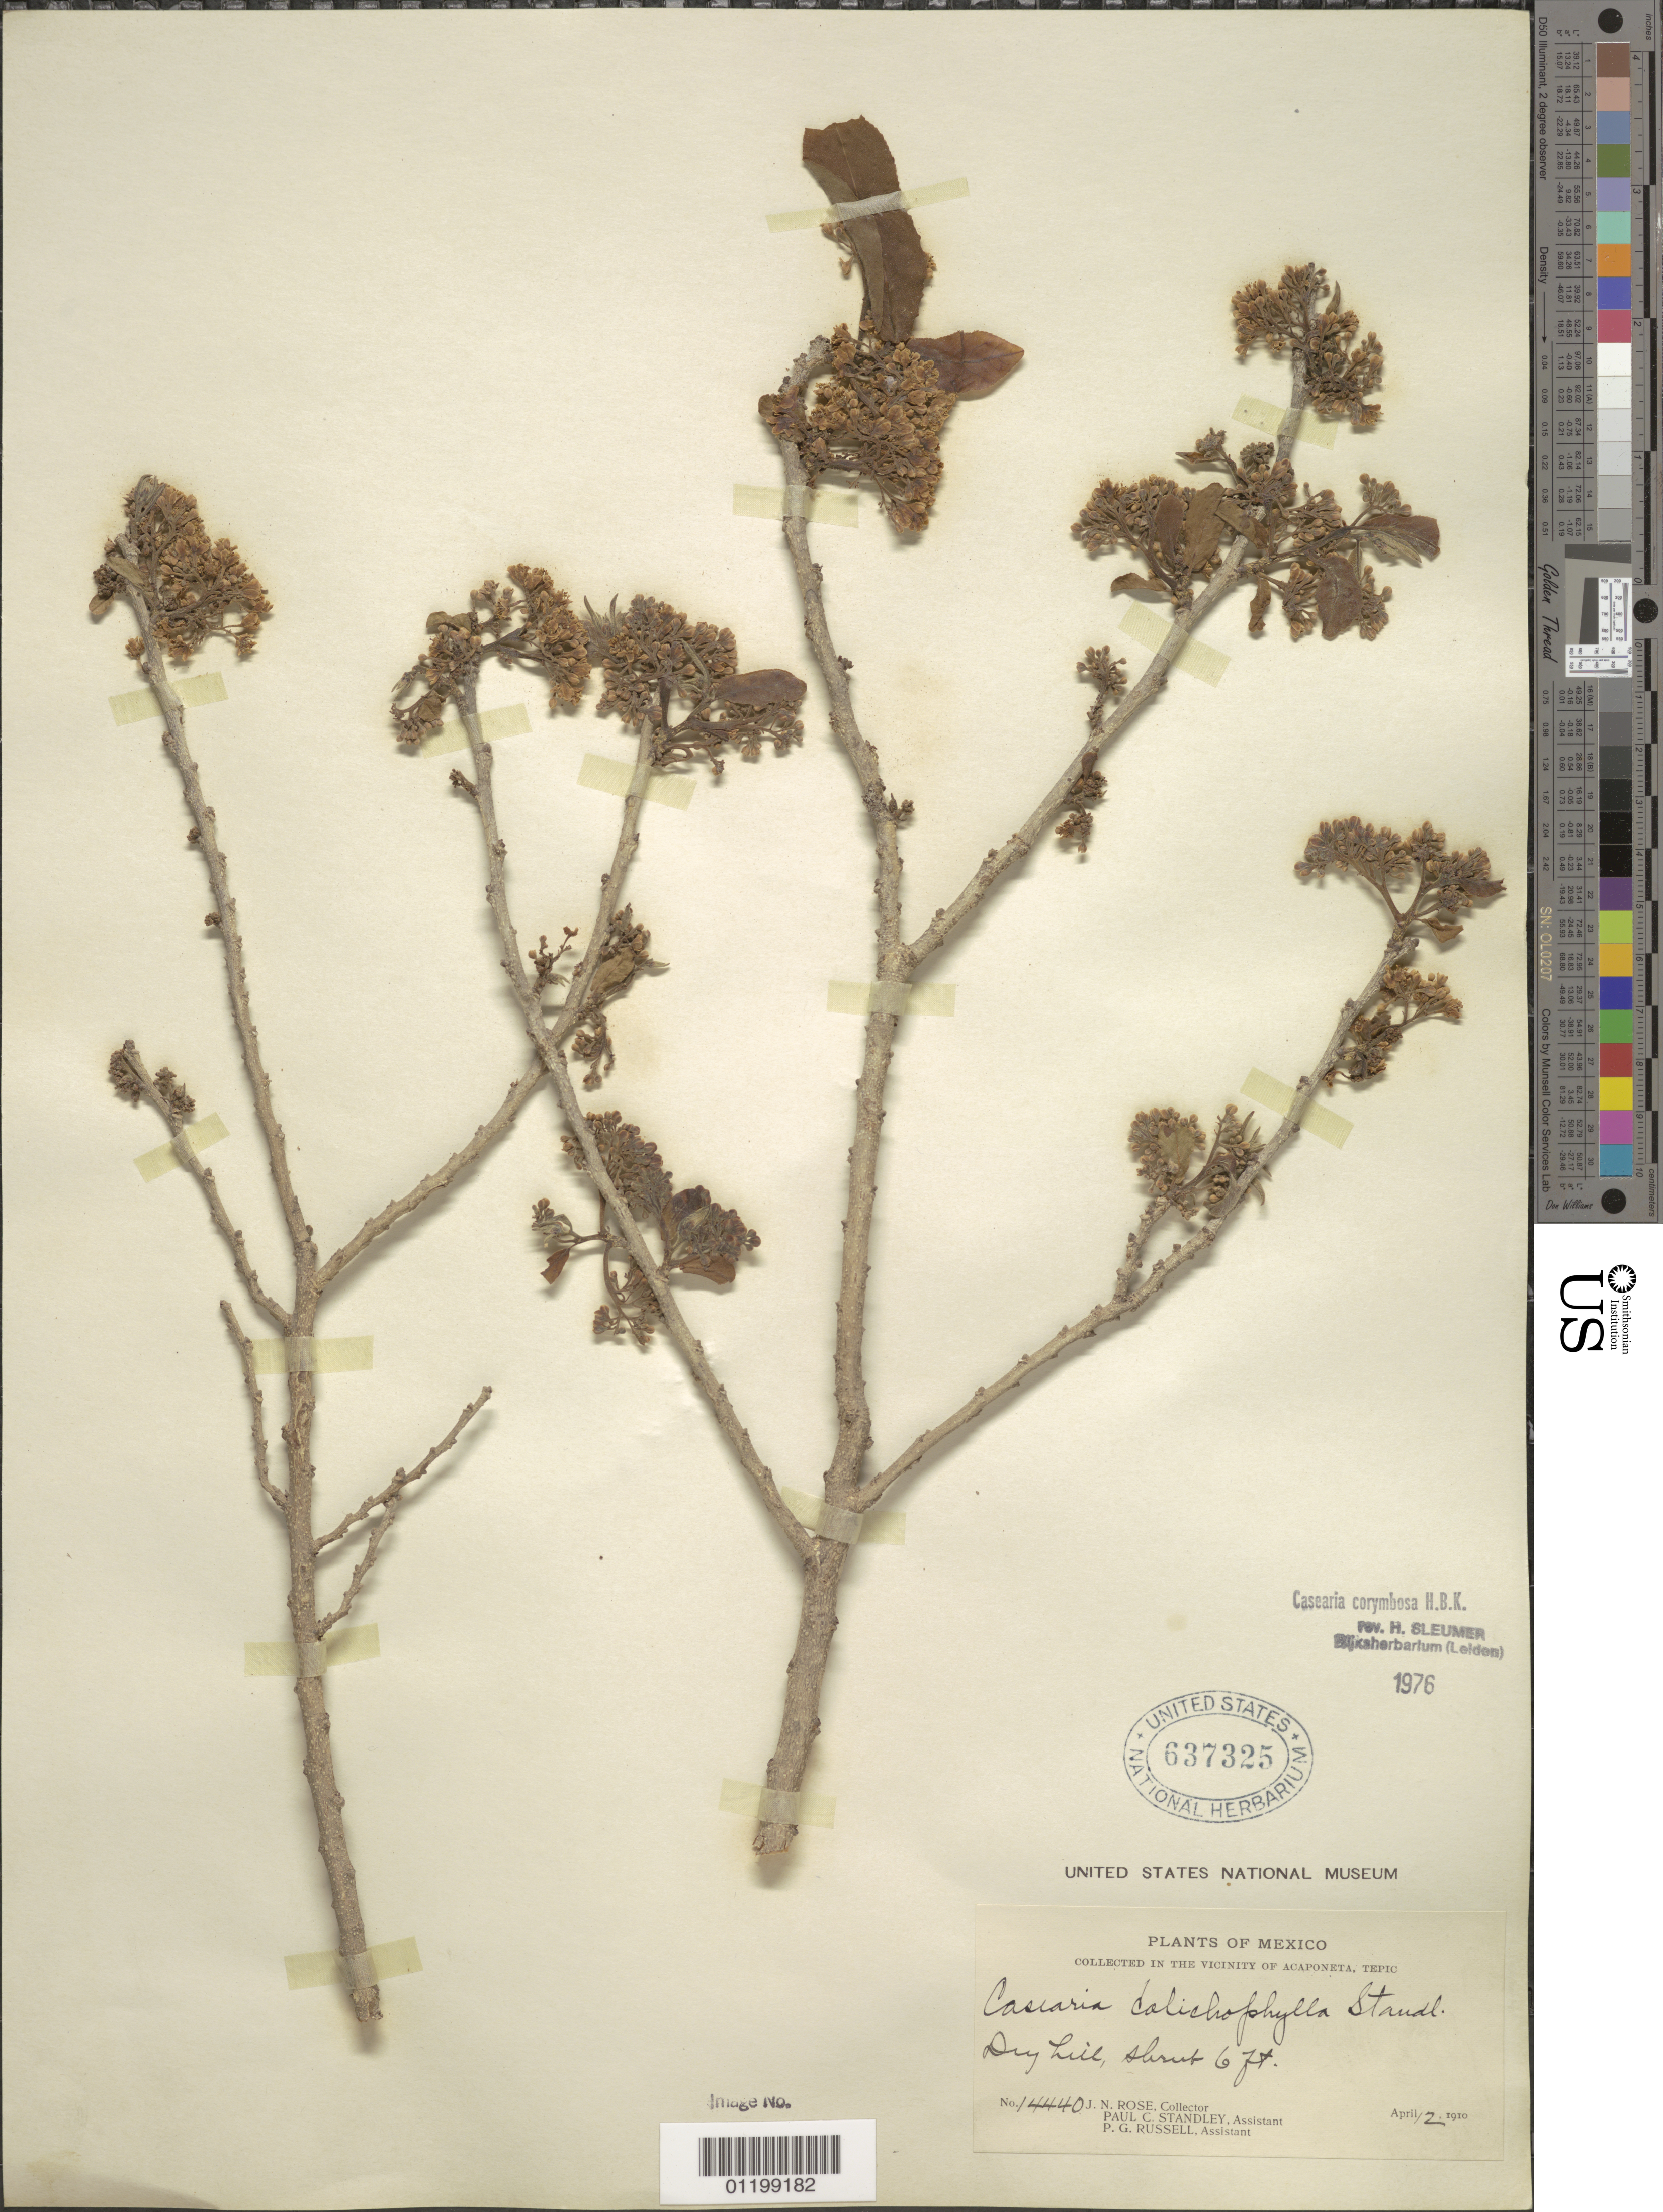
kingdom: Plantae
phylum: Tracheophyta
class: Magnoliopsida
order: Malpighiales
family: Salicaceae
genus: Casearia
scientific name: Casearia corymbosa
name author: Kunth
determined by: Sleumer, H. O.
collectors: J. N. Rose, P. C. Standley & P. G. Russell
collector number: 14440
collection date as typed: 12 Apr 1910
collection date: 1910-04-12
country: Mexico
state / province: Nayarit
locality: Vicinity of Acaponeta, Tepic.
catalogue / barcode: US 637325